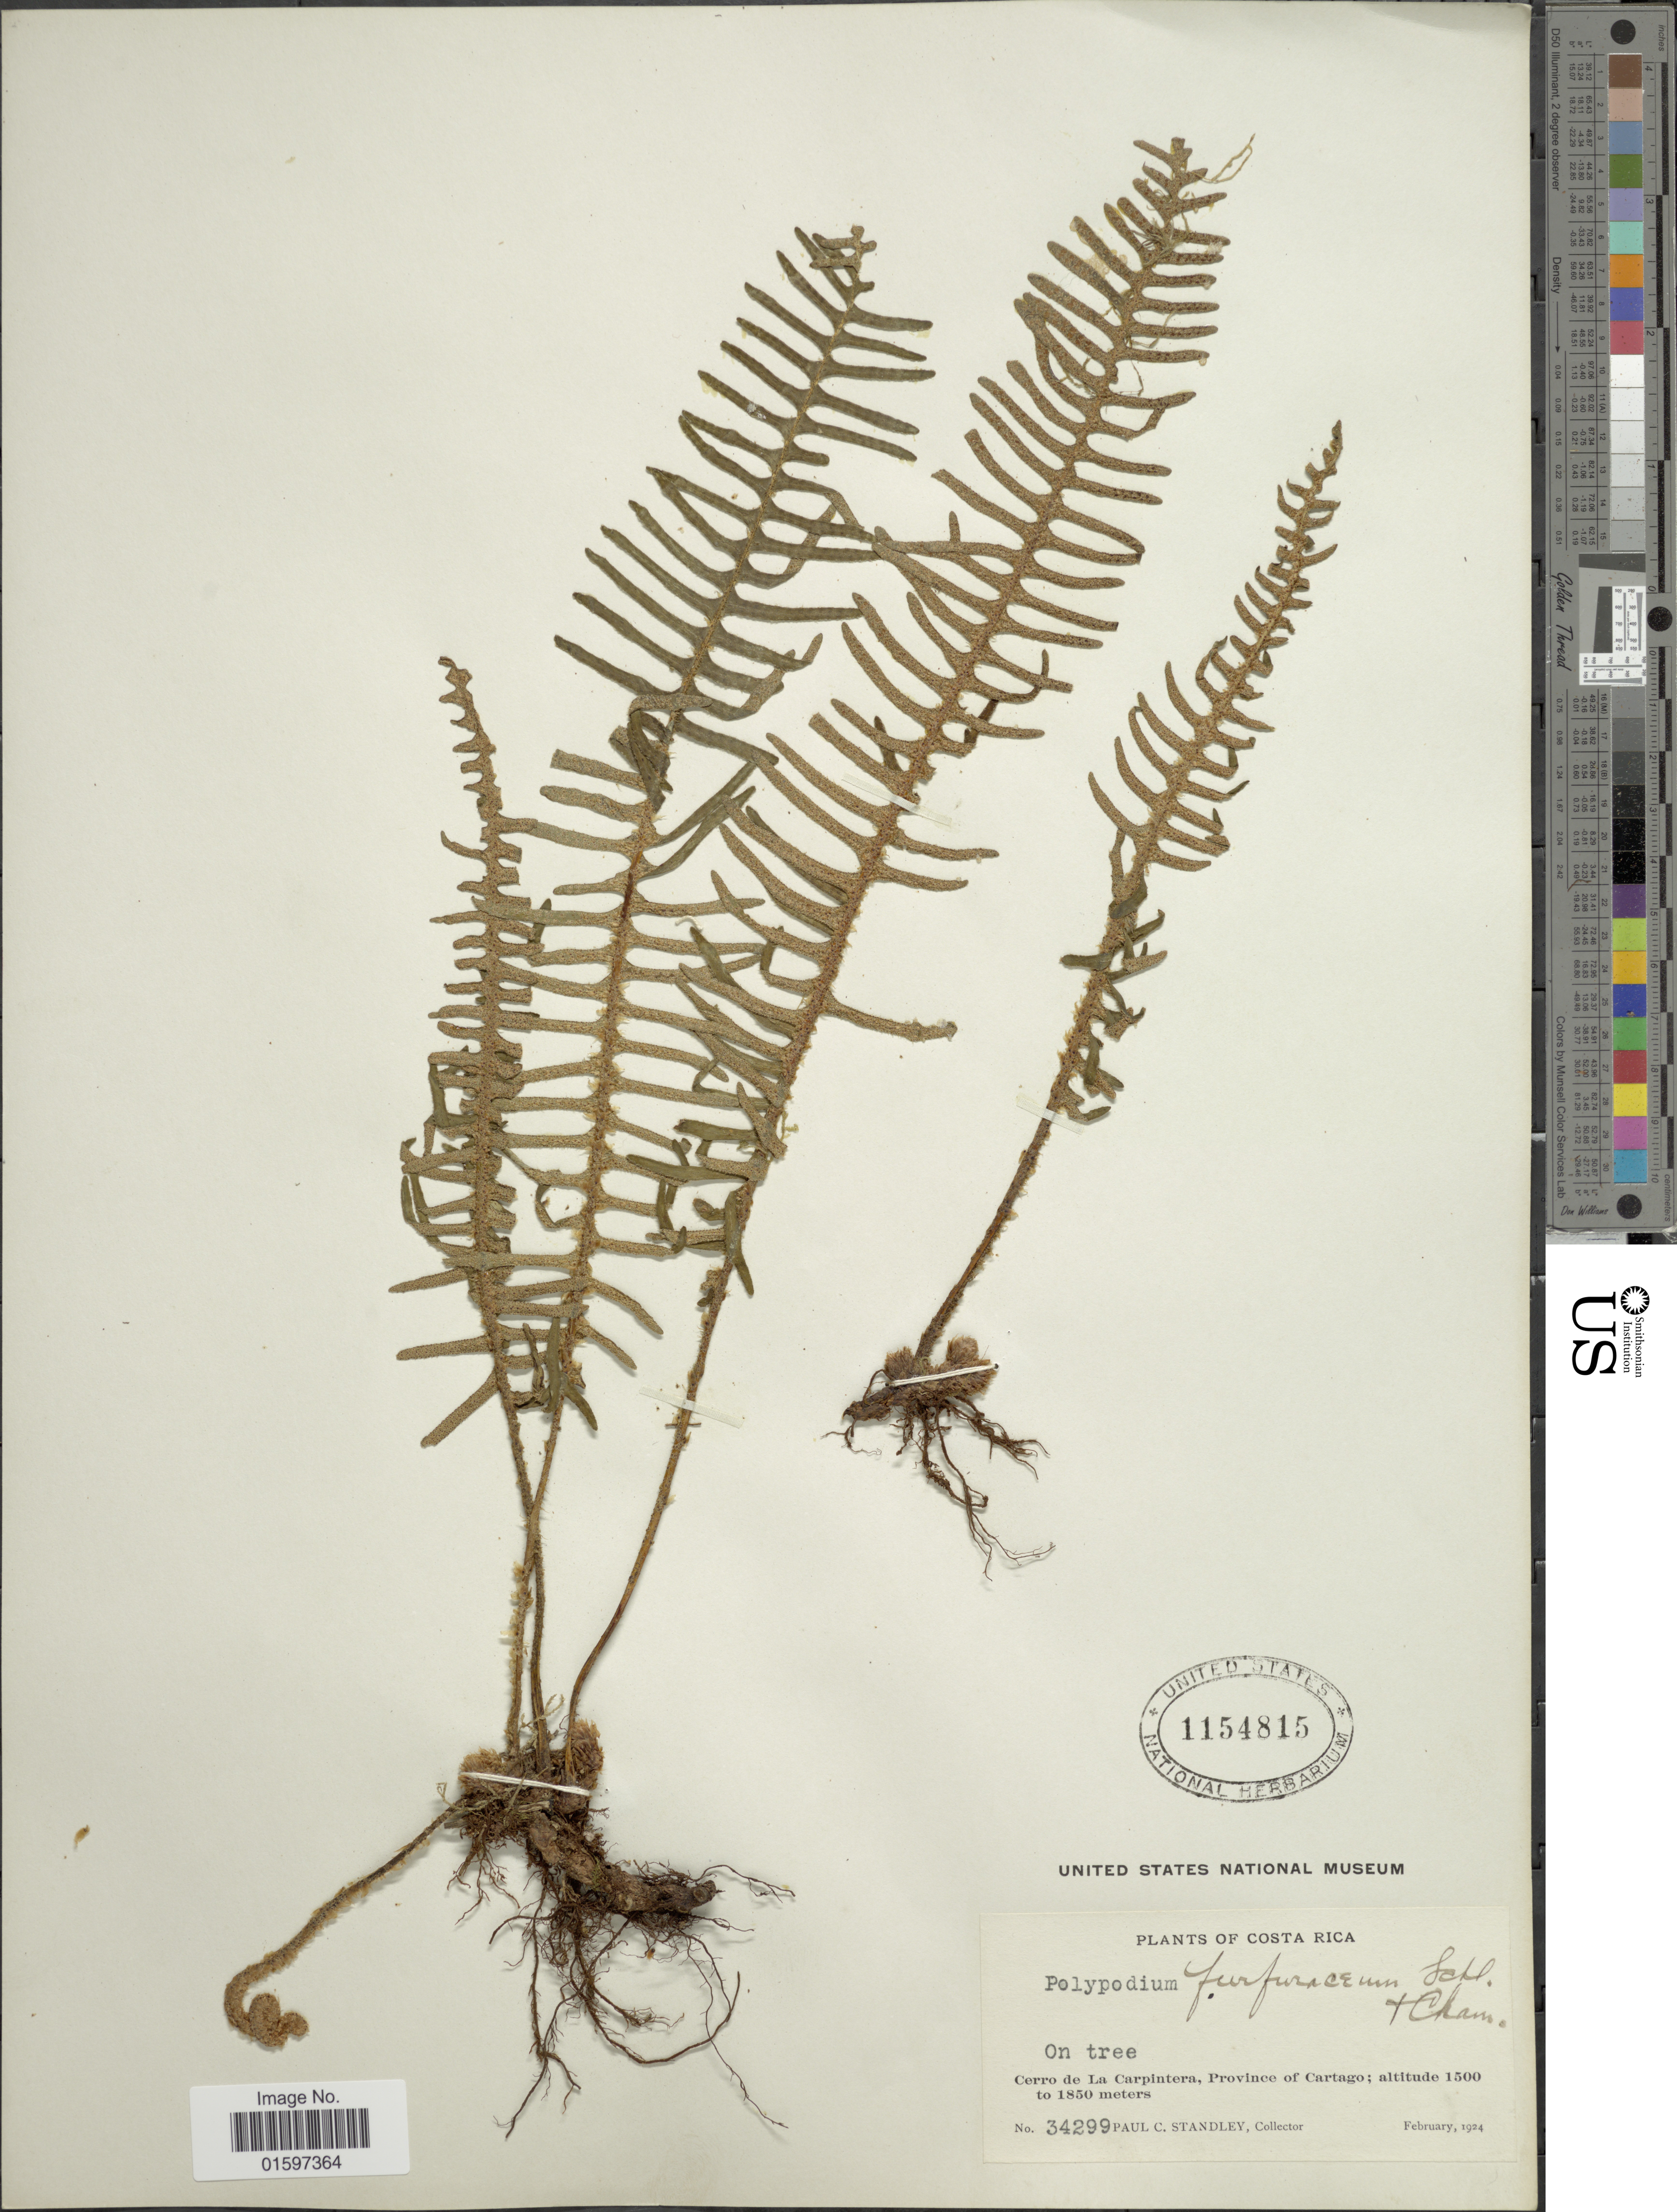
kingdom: Plantae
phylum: Tracheophyta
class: Polypodiopsida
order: Polypodiales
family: Polypodiaceae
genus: Pleopeltis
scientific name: Pleopeltis furfuracea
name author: (Schltdl. & Cham.) A.R. Sm. & Tejero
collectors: P. C. Standley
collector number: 34299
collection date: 1924-02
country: Costa Rica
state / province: Cartago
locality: Costa Rica, Cerro de La Carpintera, Province of Cartago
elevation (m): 1500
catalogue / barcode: US 1154815